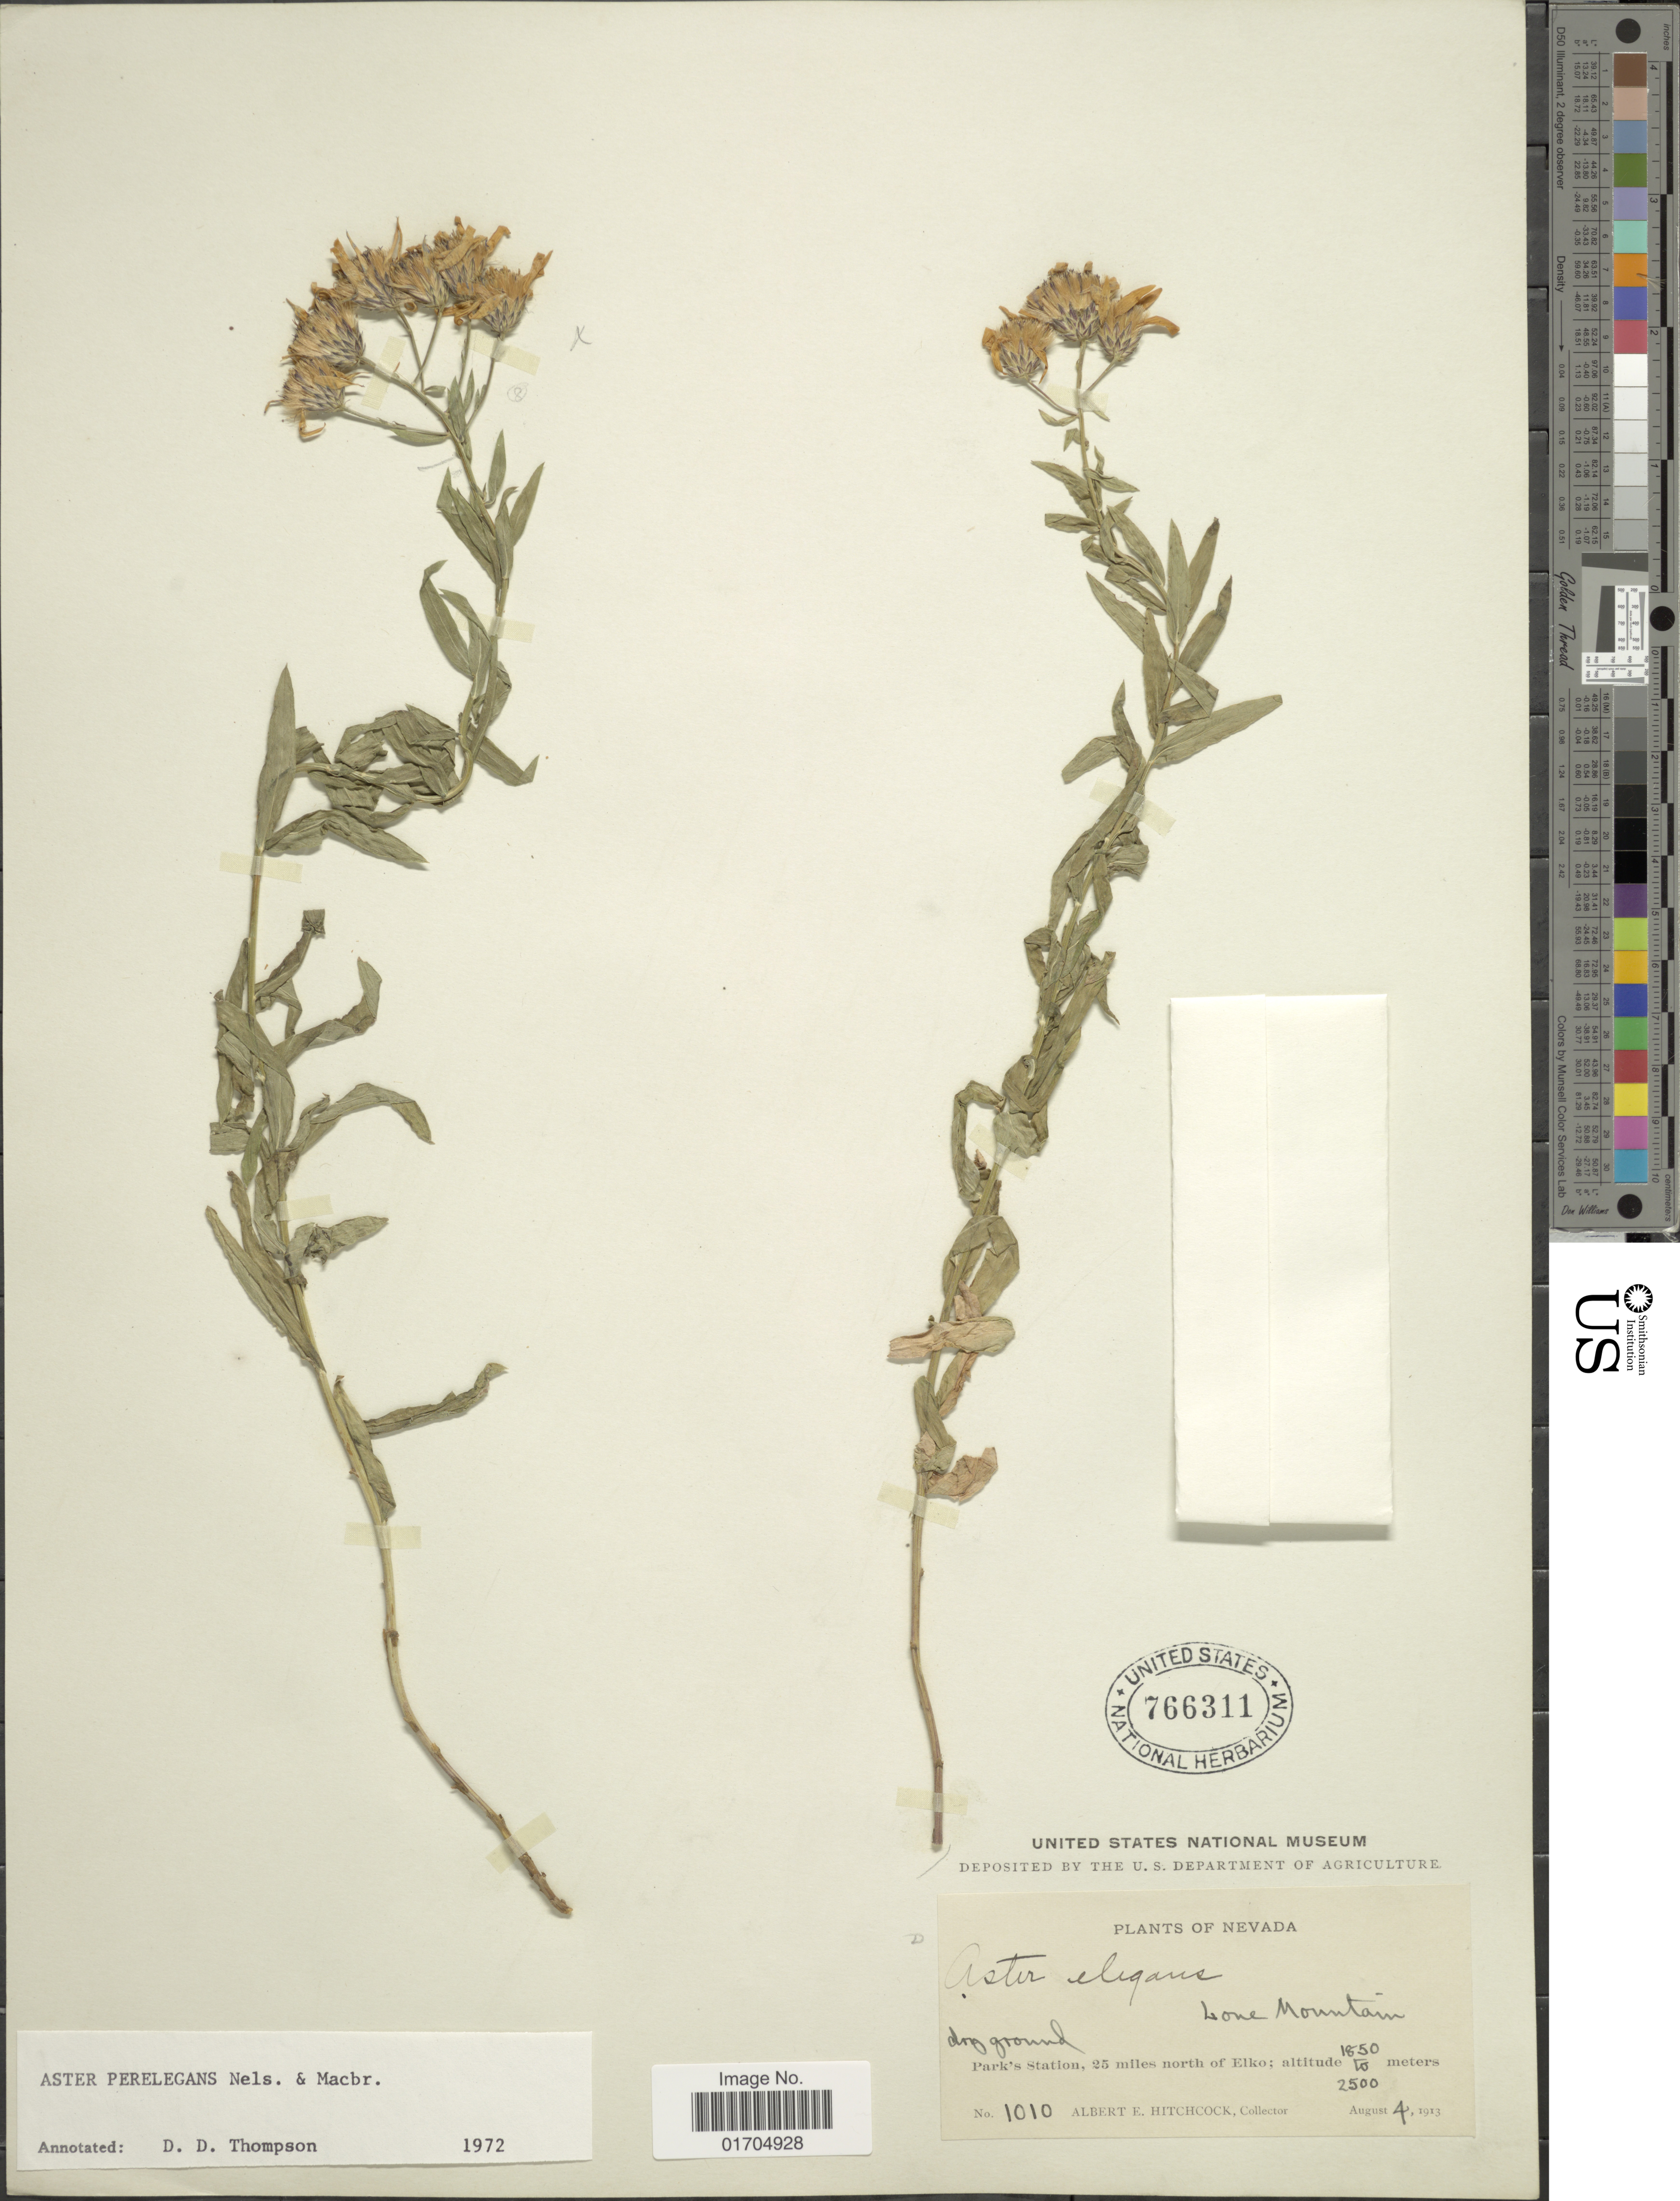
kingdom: Plantae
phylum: Tracheophyta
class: Magnoliopsida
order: Asterales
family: Asteraceae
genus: Eucephalus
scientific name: Eucephalus elegans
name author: Nutt.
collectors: A. Hitchcock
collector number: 1010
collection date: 1913-08-04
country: United States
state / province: Nevada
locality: Low Mountain, Park's Station, 25 miles north of Elko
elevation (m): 1850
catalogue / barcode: US 766311